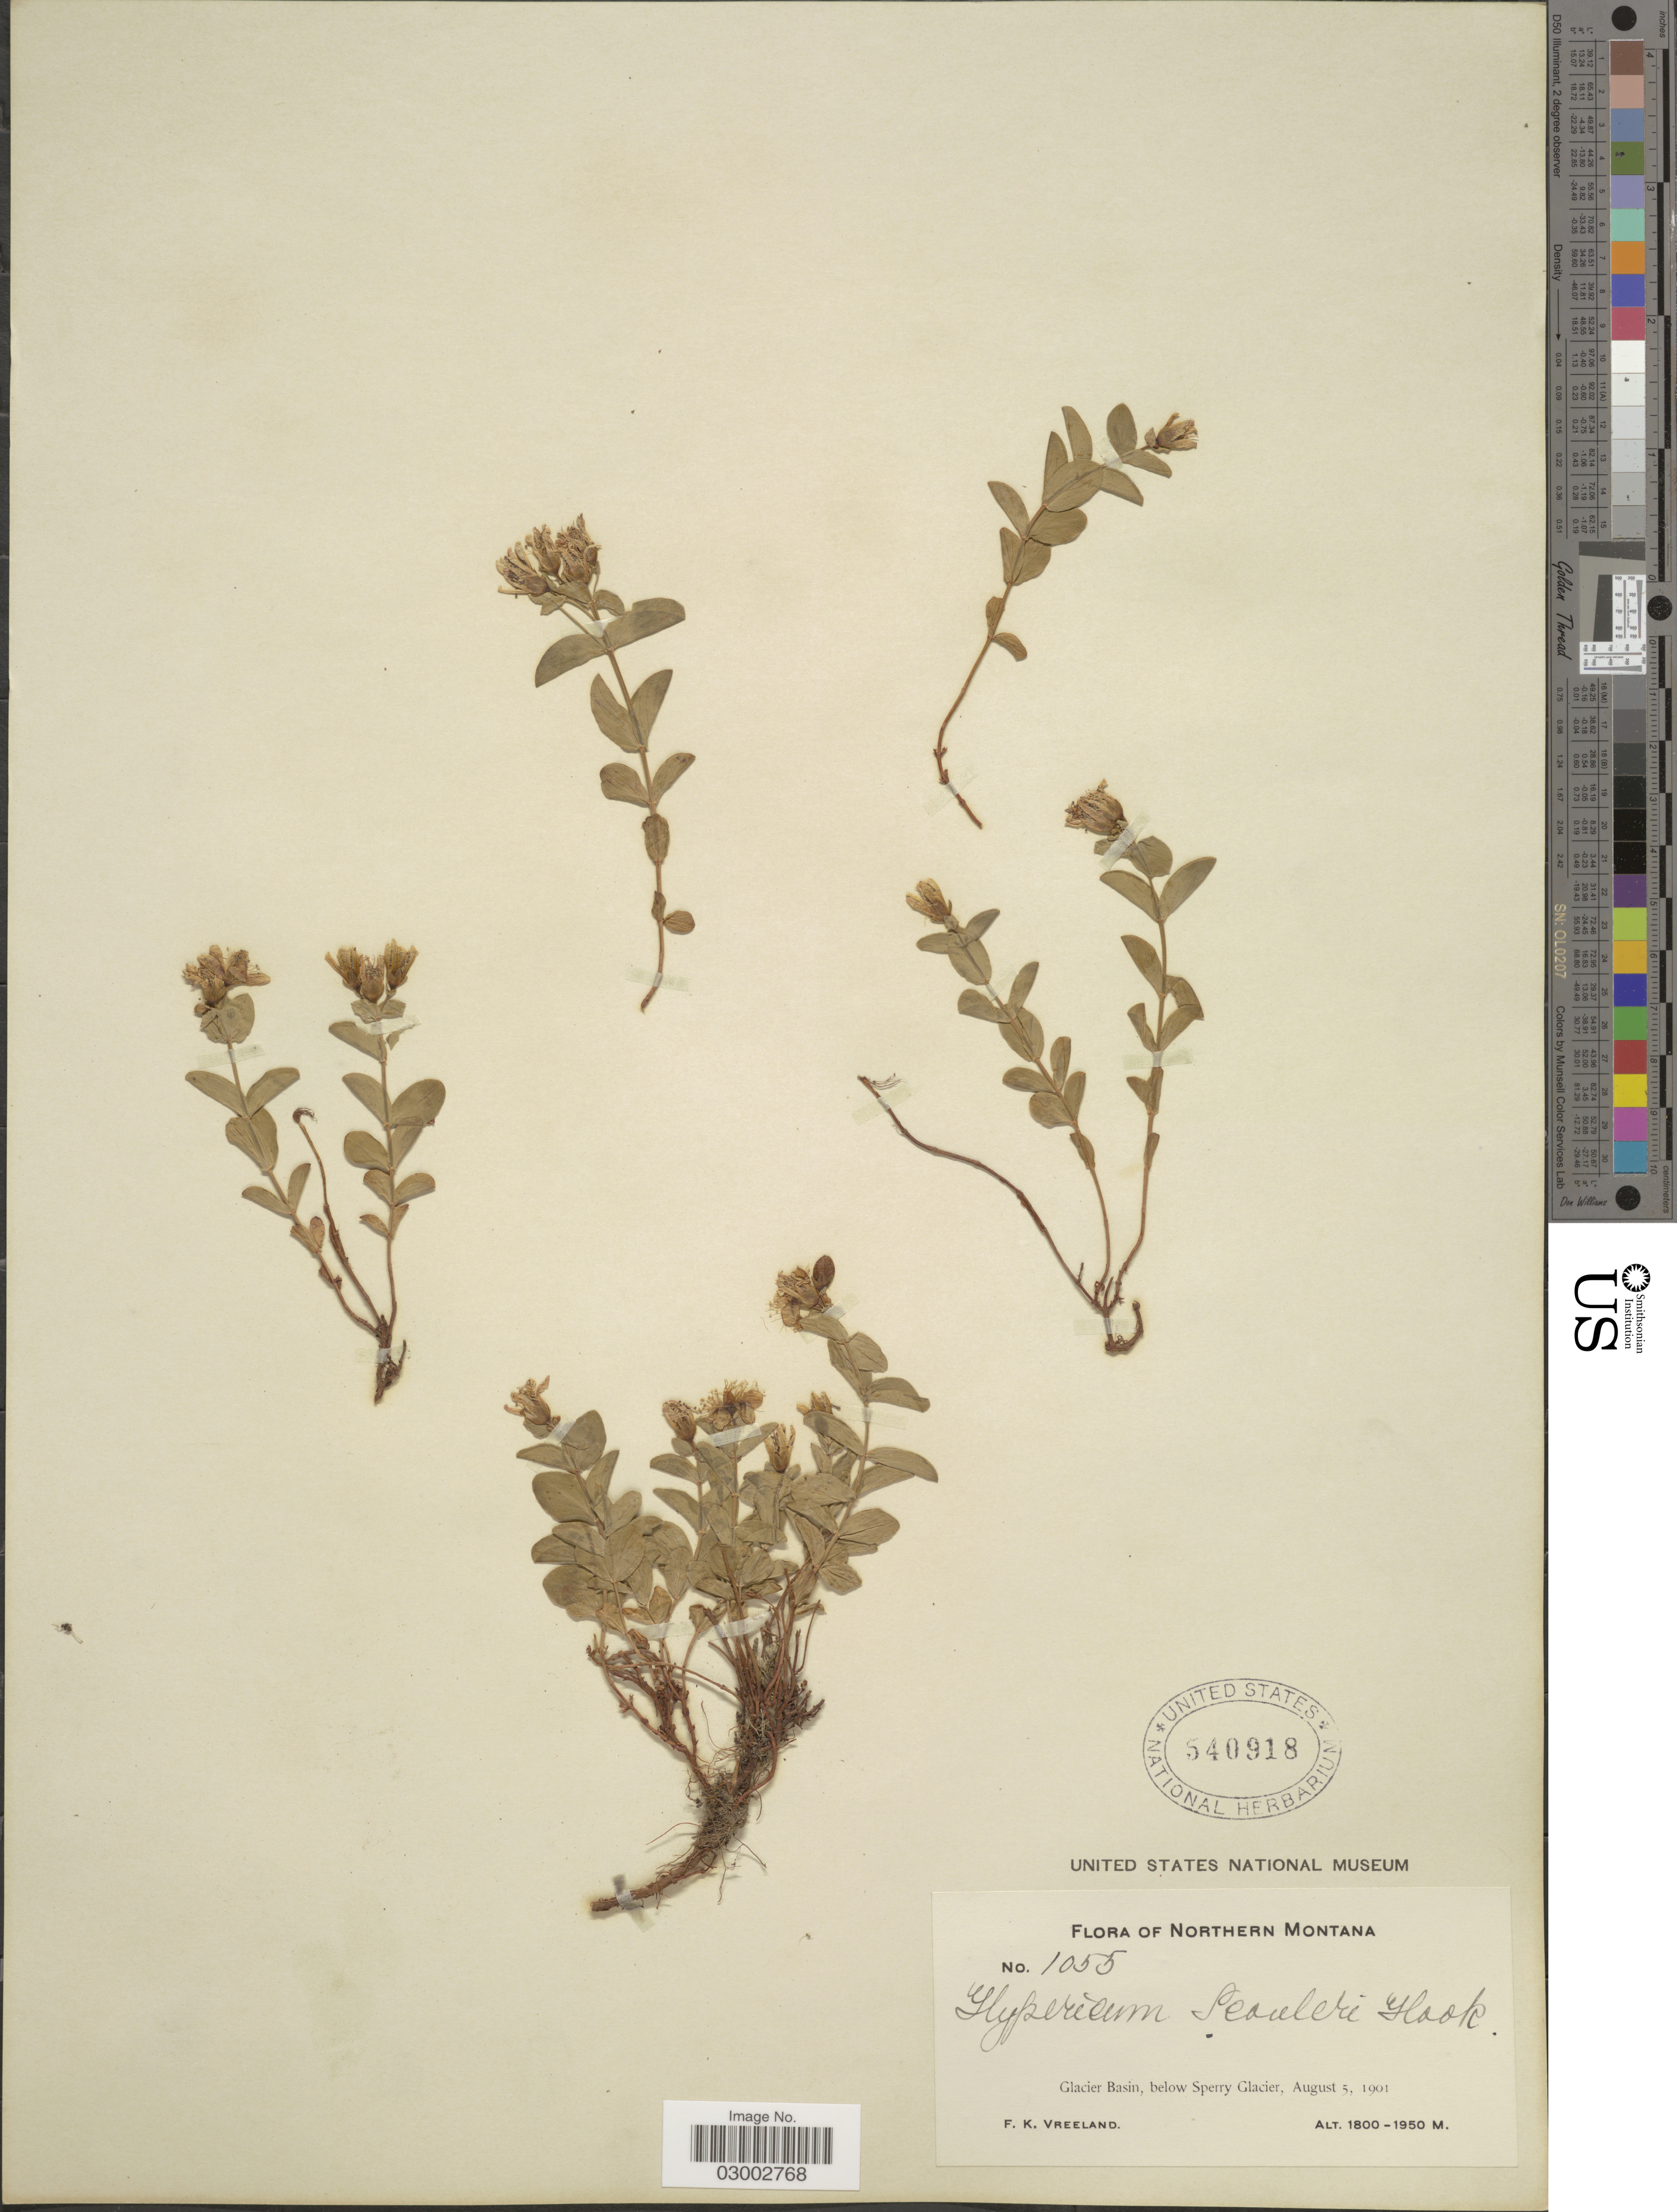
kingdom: Plantae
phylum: Tracheophyta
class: Magnoliopsida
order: Malpighiales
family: Hypericaceae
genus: Hypericum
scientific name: Hypericum scouleri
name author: Hook.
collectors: F. Vreeland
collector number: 1055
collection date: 1901-08-05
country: United States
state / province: Montana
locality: Northern Montana. Glacier Basin, below Sperry Clacier.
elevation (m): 1800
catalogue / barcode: US 540918